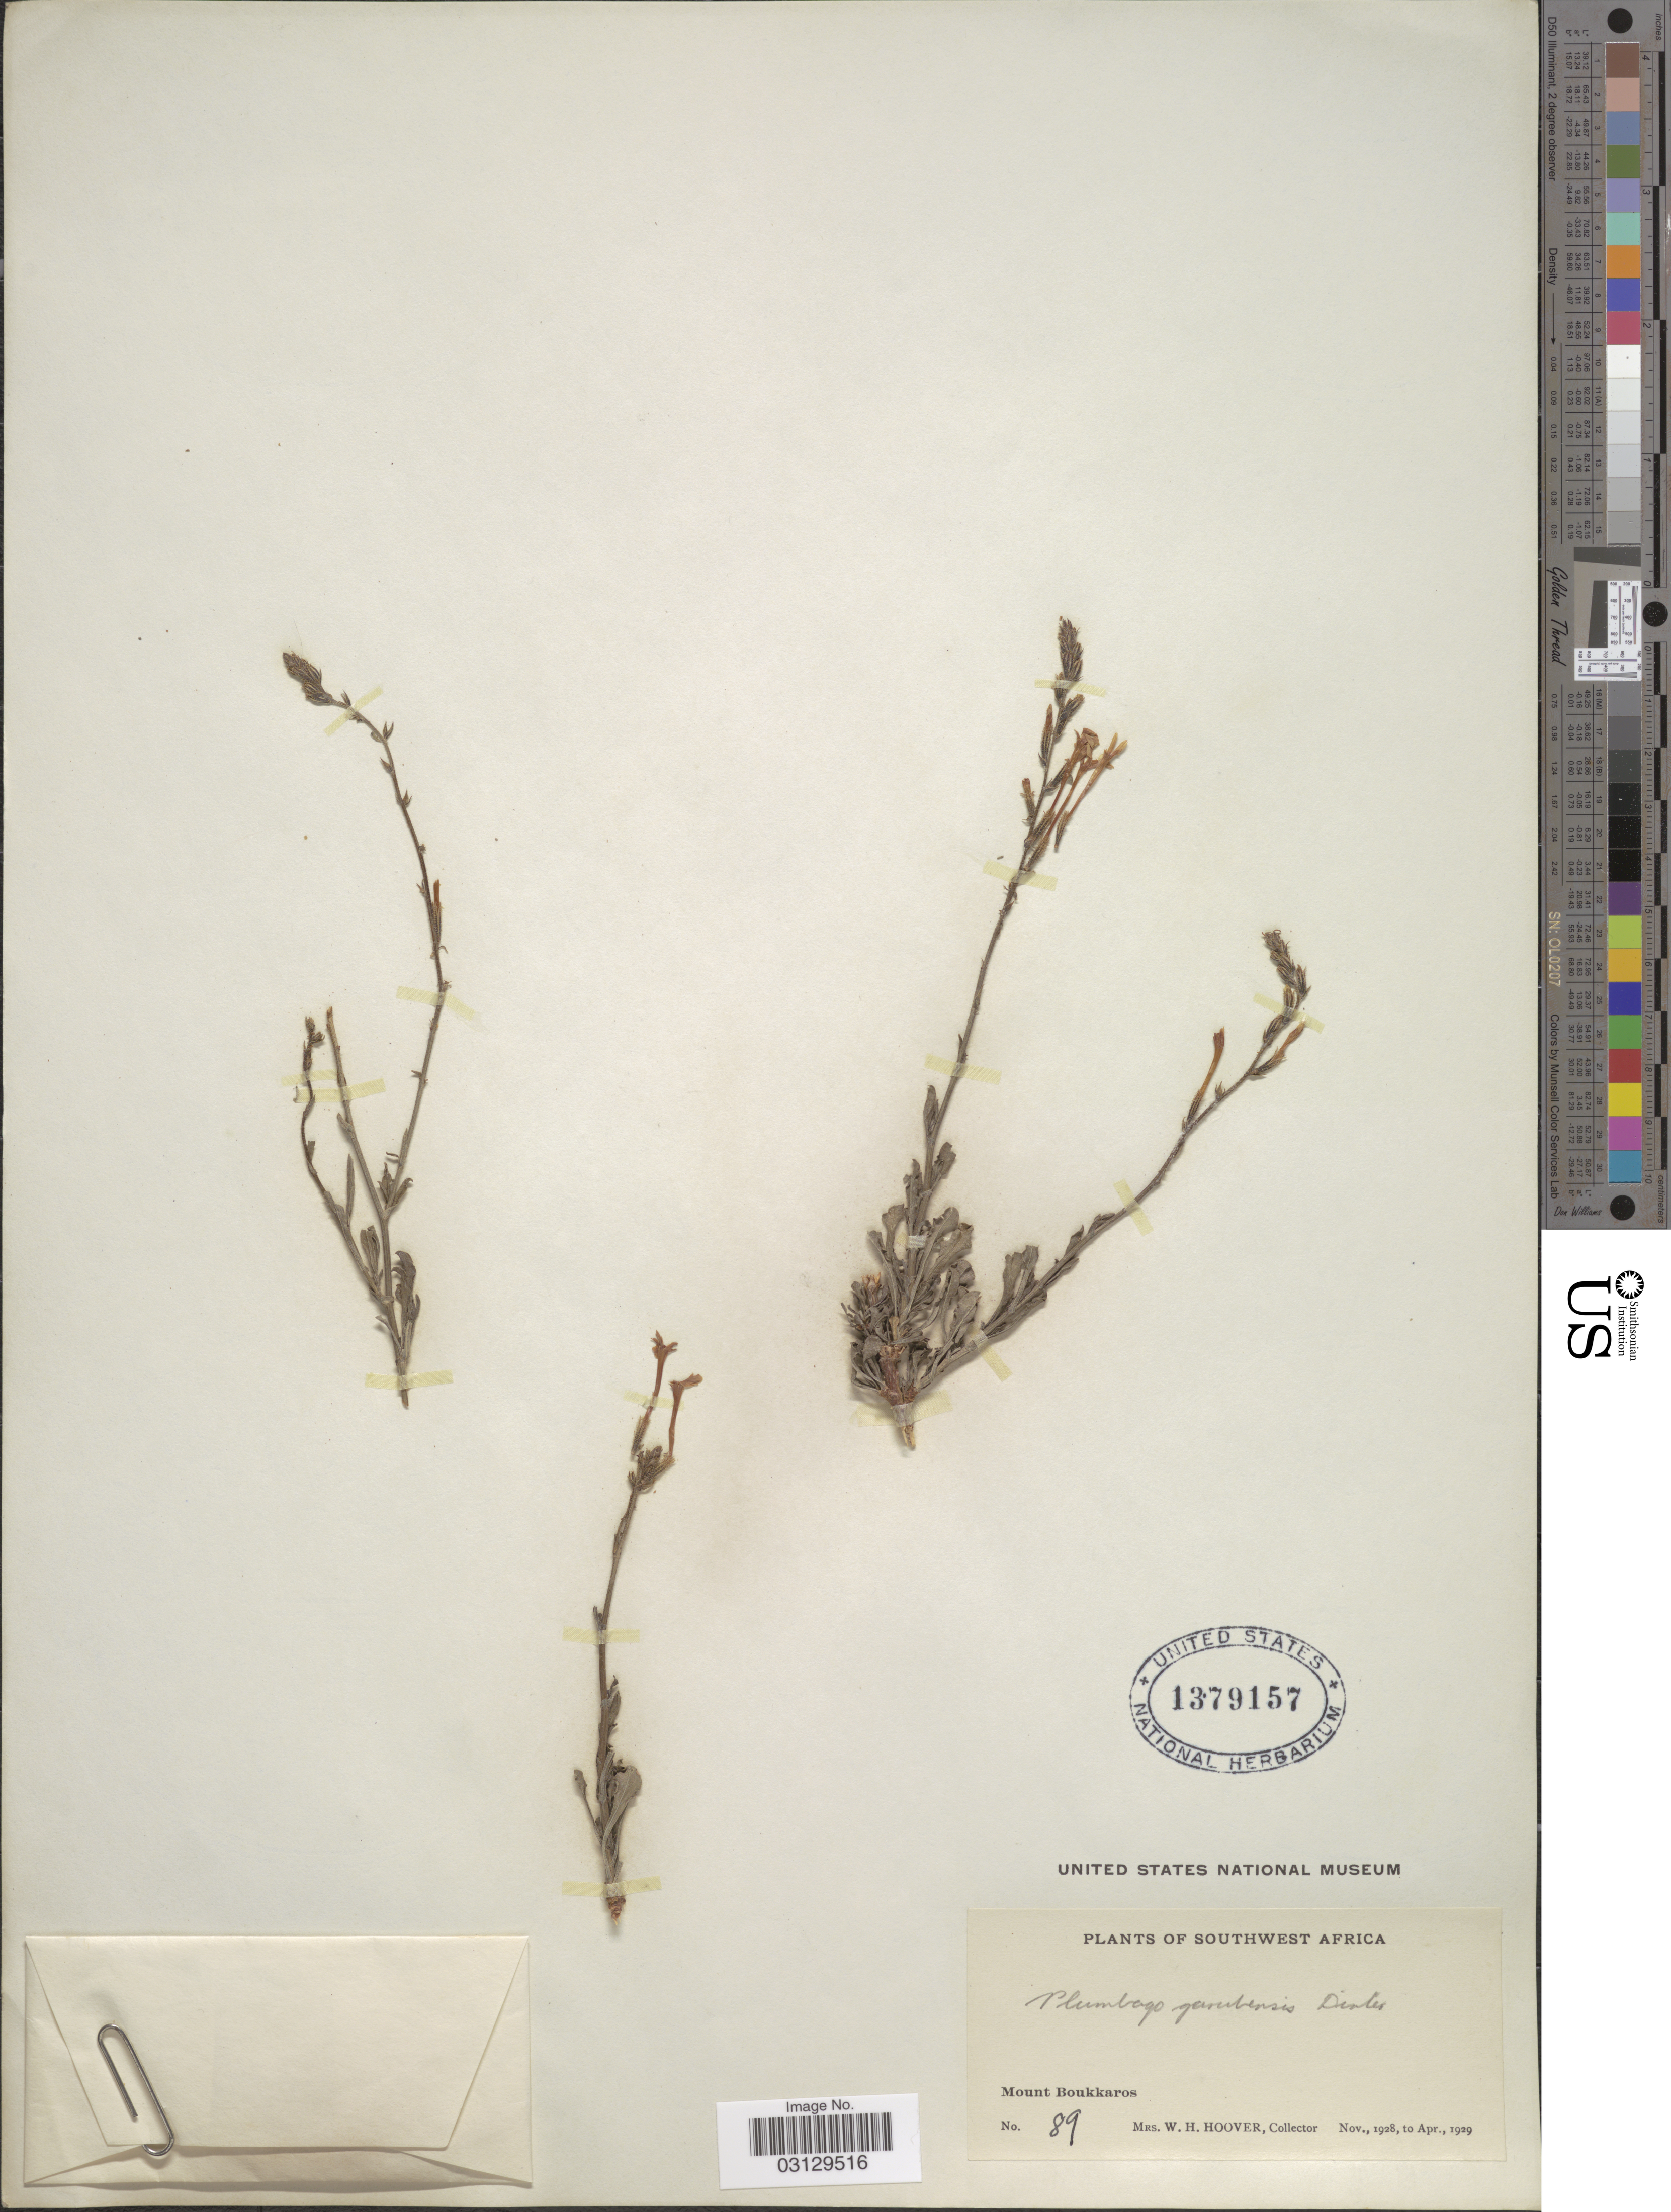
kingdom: Plantae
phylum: Tracheophyta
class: Magnoliopsida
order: Caryophyllales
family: Plumbaginaceae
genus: Plumbago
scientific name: Plumbago garubensis Dinter ined.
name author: Dinter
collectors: W. H. Hoover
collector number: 89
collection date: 1928-11/1929-04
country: Namibia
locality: Southwest Africa. Mount Boukkaros.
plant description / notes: Named for Garub, Namibia near Brukkaros Mountain.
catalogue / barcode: US 1379157